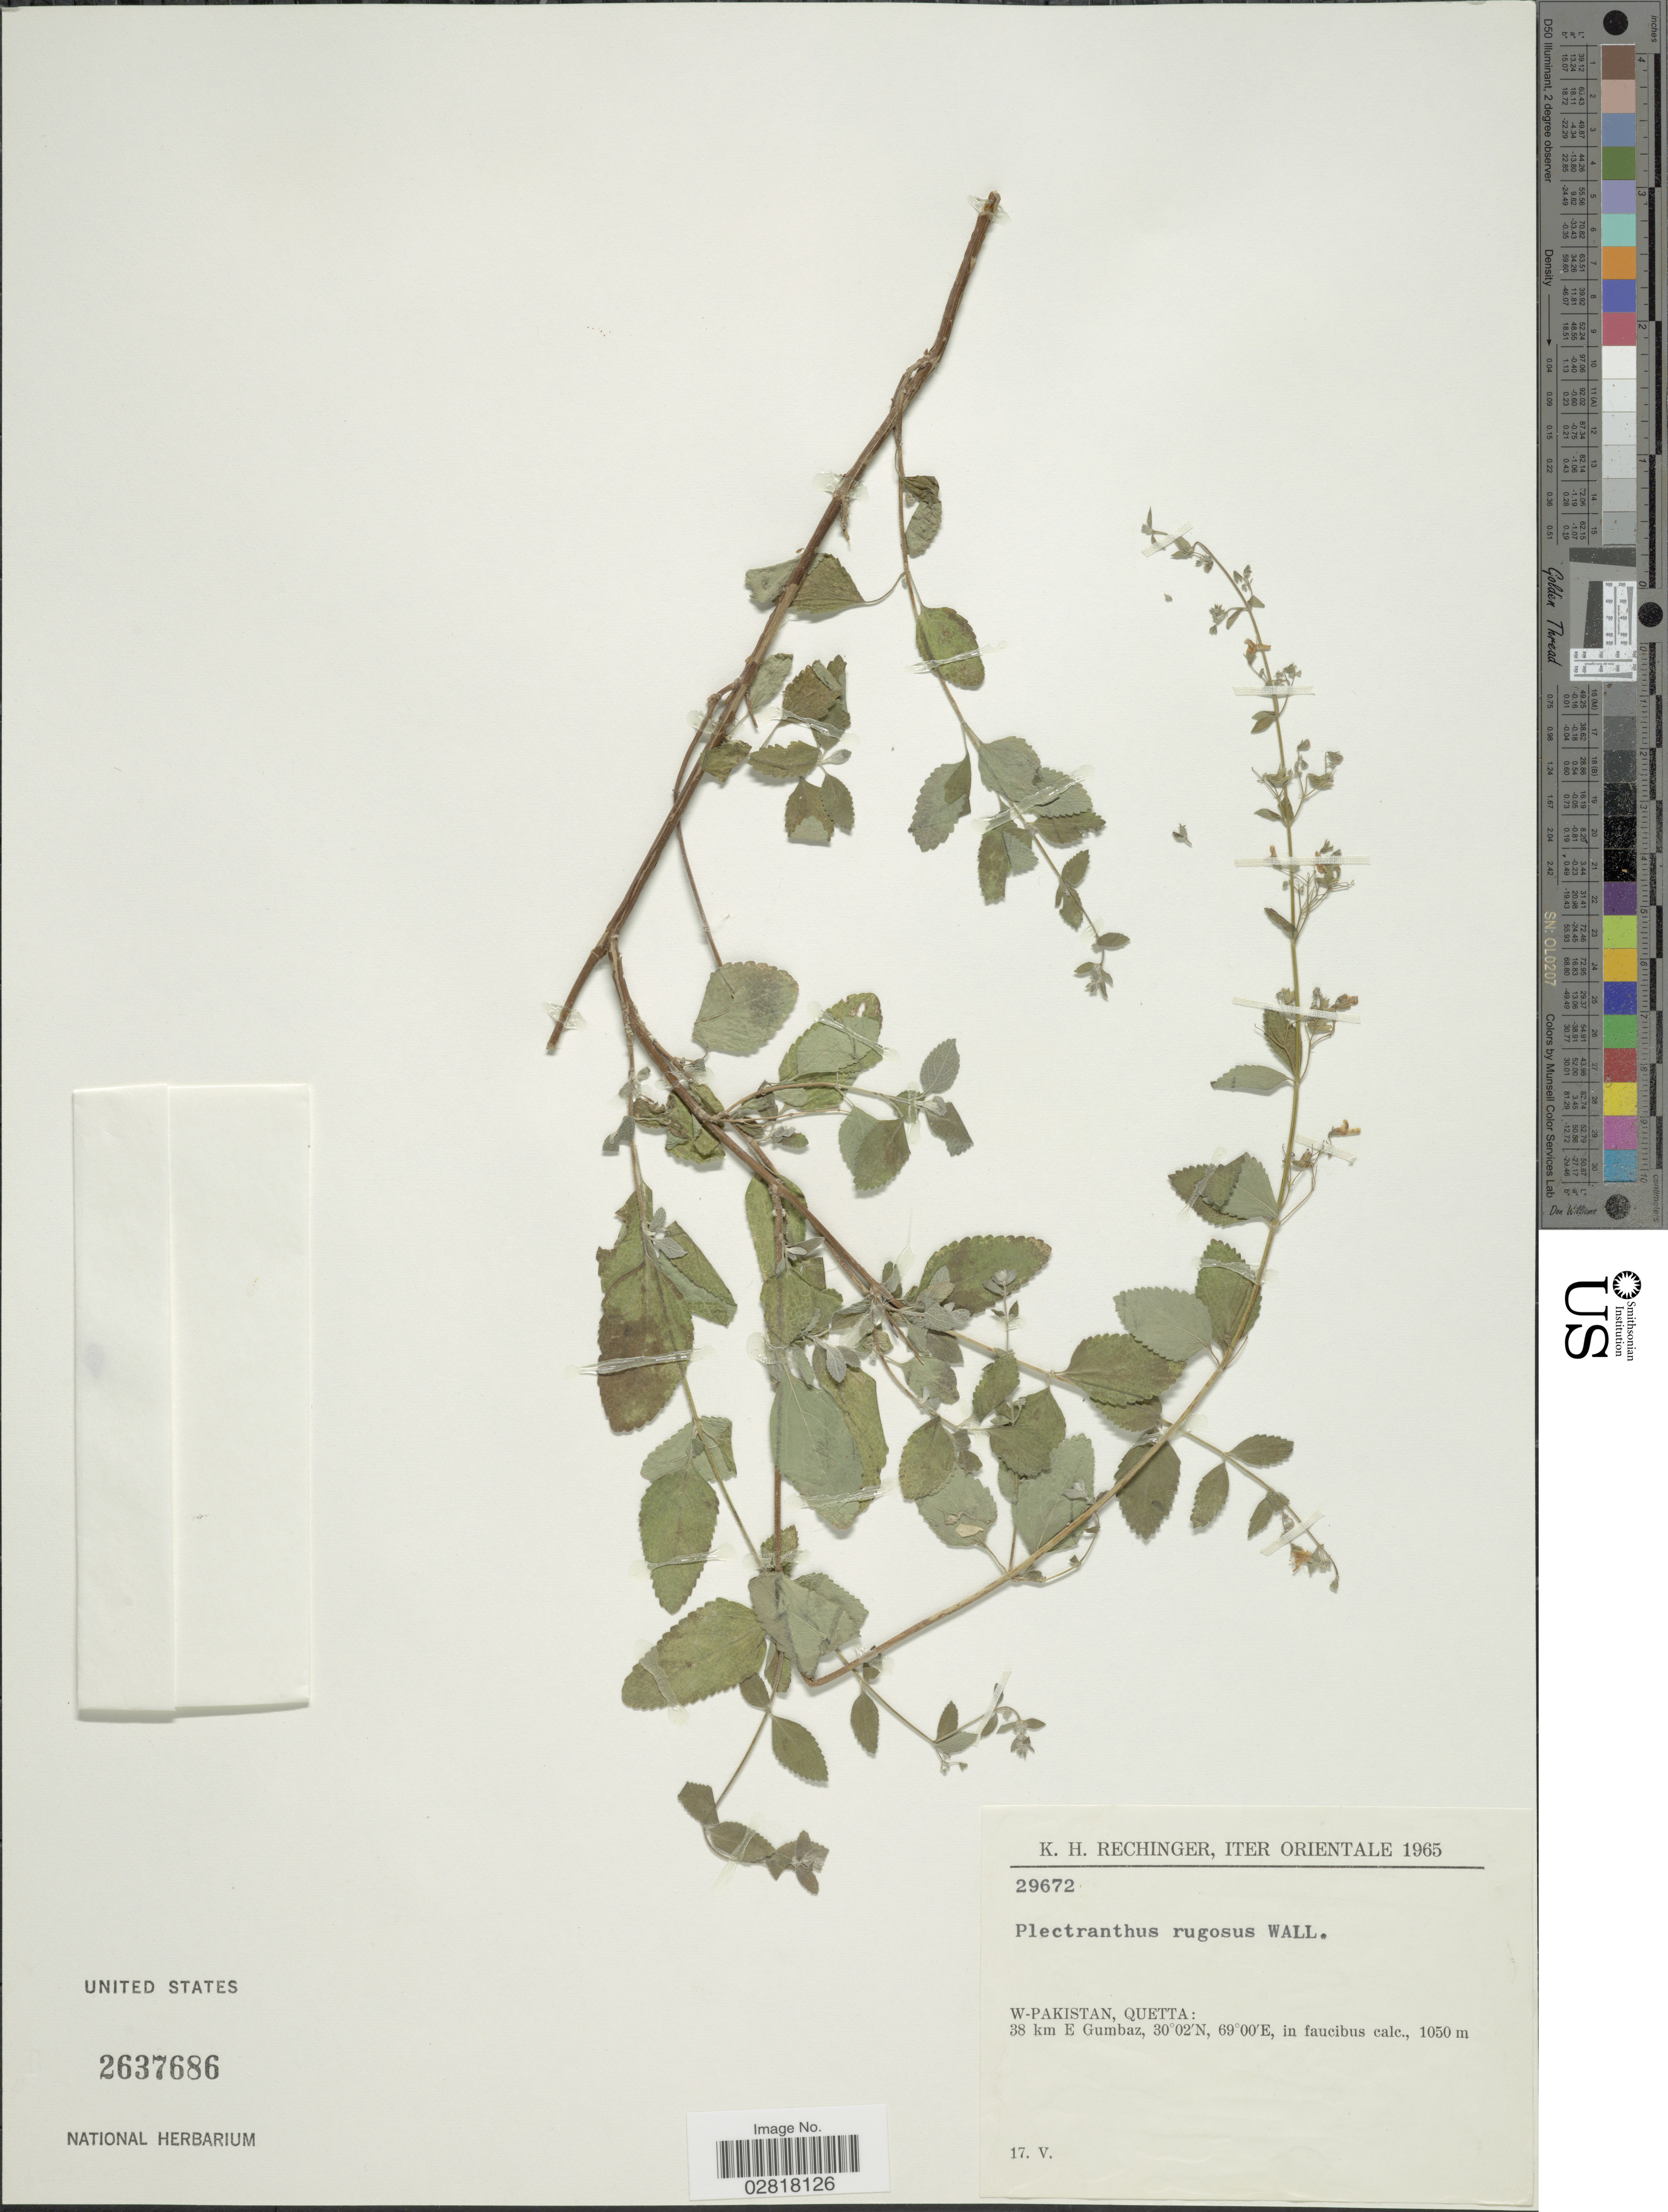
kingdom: Plantae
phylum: Tracheophyta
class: Magnoliopsida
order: Lamiales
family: Lamiaceae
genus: Plectranthus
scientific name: Plectranthus rugosus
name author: Wall. ex Benth.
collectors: K. H. Rechinger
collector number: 29672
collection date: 1965-05-17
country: Pakistan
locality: Iter Orientale, W-Pakistan, Quetta: 38 km E Gumbaz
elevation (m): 1050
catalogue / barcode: US 2637686